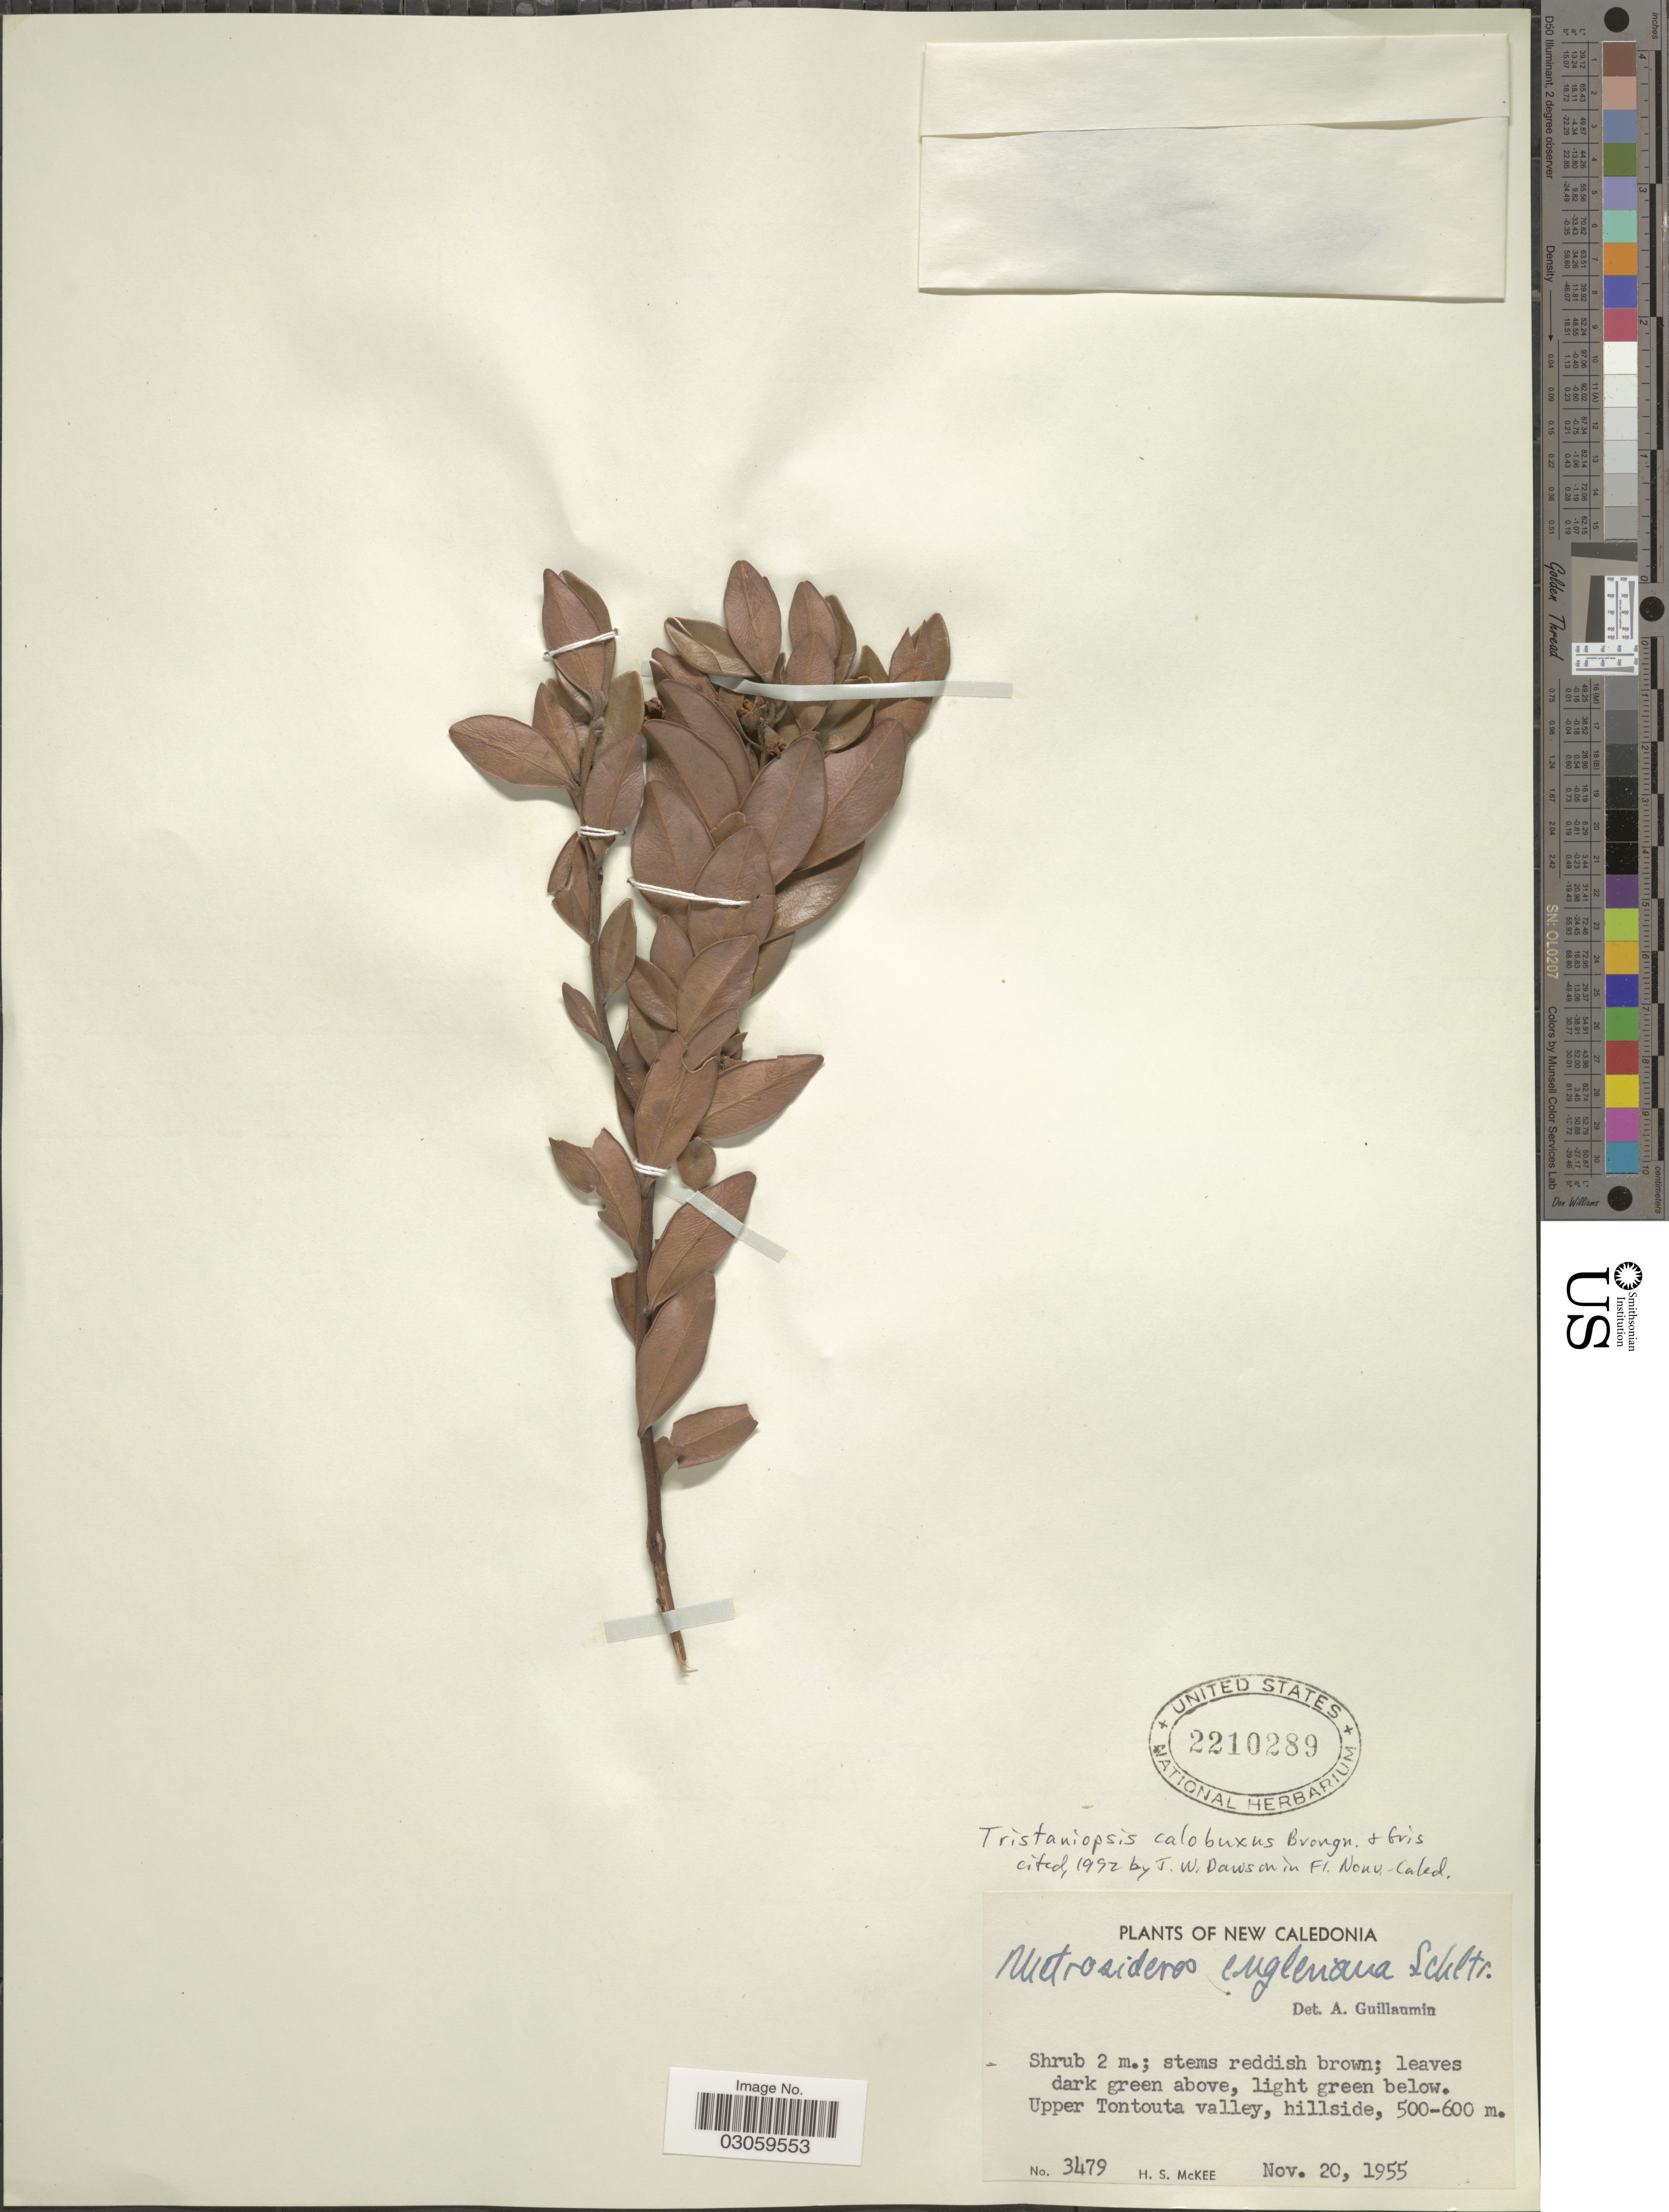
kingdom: Plantae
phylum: Tracheophyta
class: Magnoliopsida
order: Myrtales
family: Myrtaceae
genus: Tristaniopsis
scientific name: Tristaniopsis callobuxus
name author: Brongn. & Gris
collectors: H. S. McKee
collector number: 3479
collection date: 1955-11-20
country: New Caledonia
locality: Upper Tontouta valley, hillside.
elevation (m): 500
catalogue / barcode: US 2210289